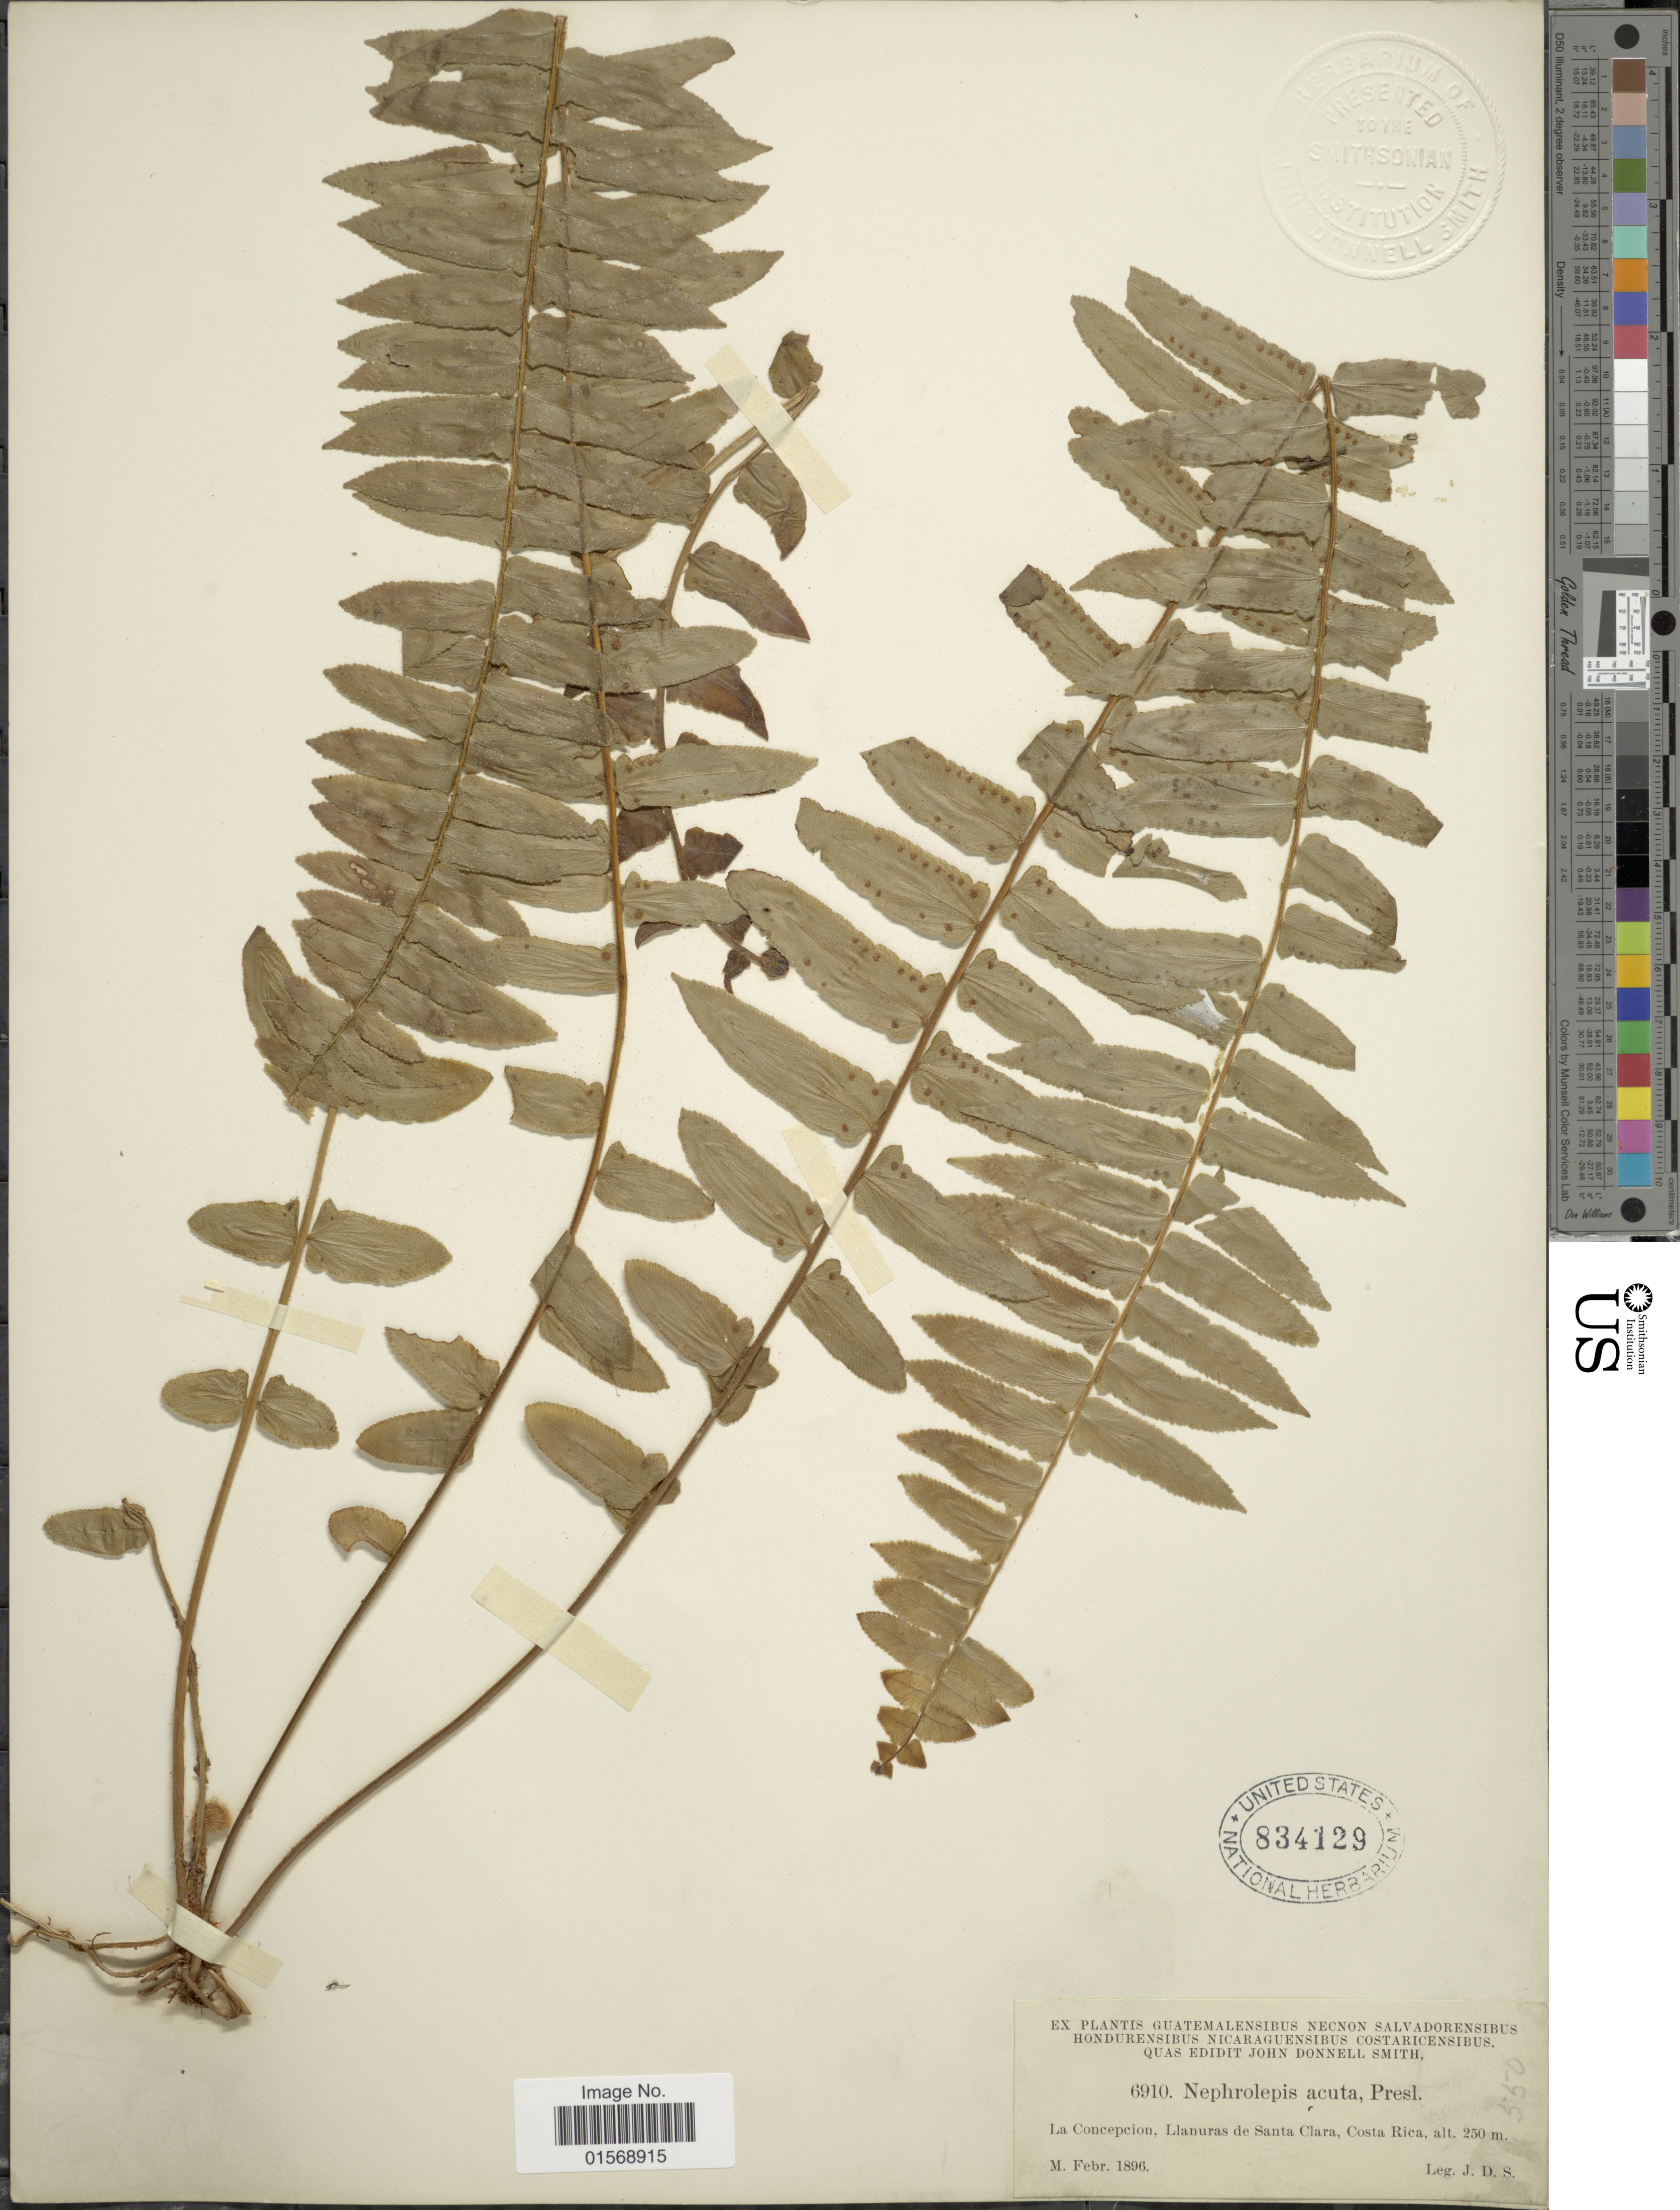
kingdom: Plantae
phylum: Tracheophyta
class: Polypodiopsida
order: Polypodiales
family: Nephrolepidaceae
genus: Nephrolepis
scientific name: Nephrolepis biserrata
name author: (Sw.) Schott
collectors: J. Donnell Smith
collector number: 6910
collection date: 1896-02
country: Costa Rica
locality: La Concepcion, Llanuras de Santa Clara, Costa Rica,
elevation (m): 250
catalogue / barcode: US 834129